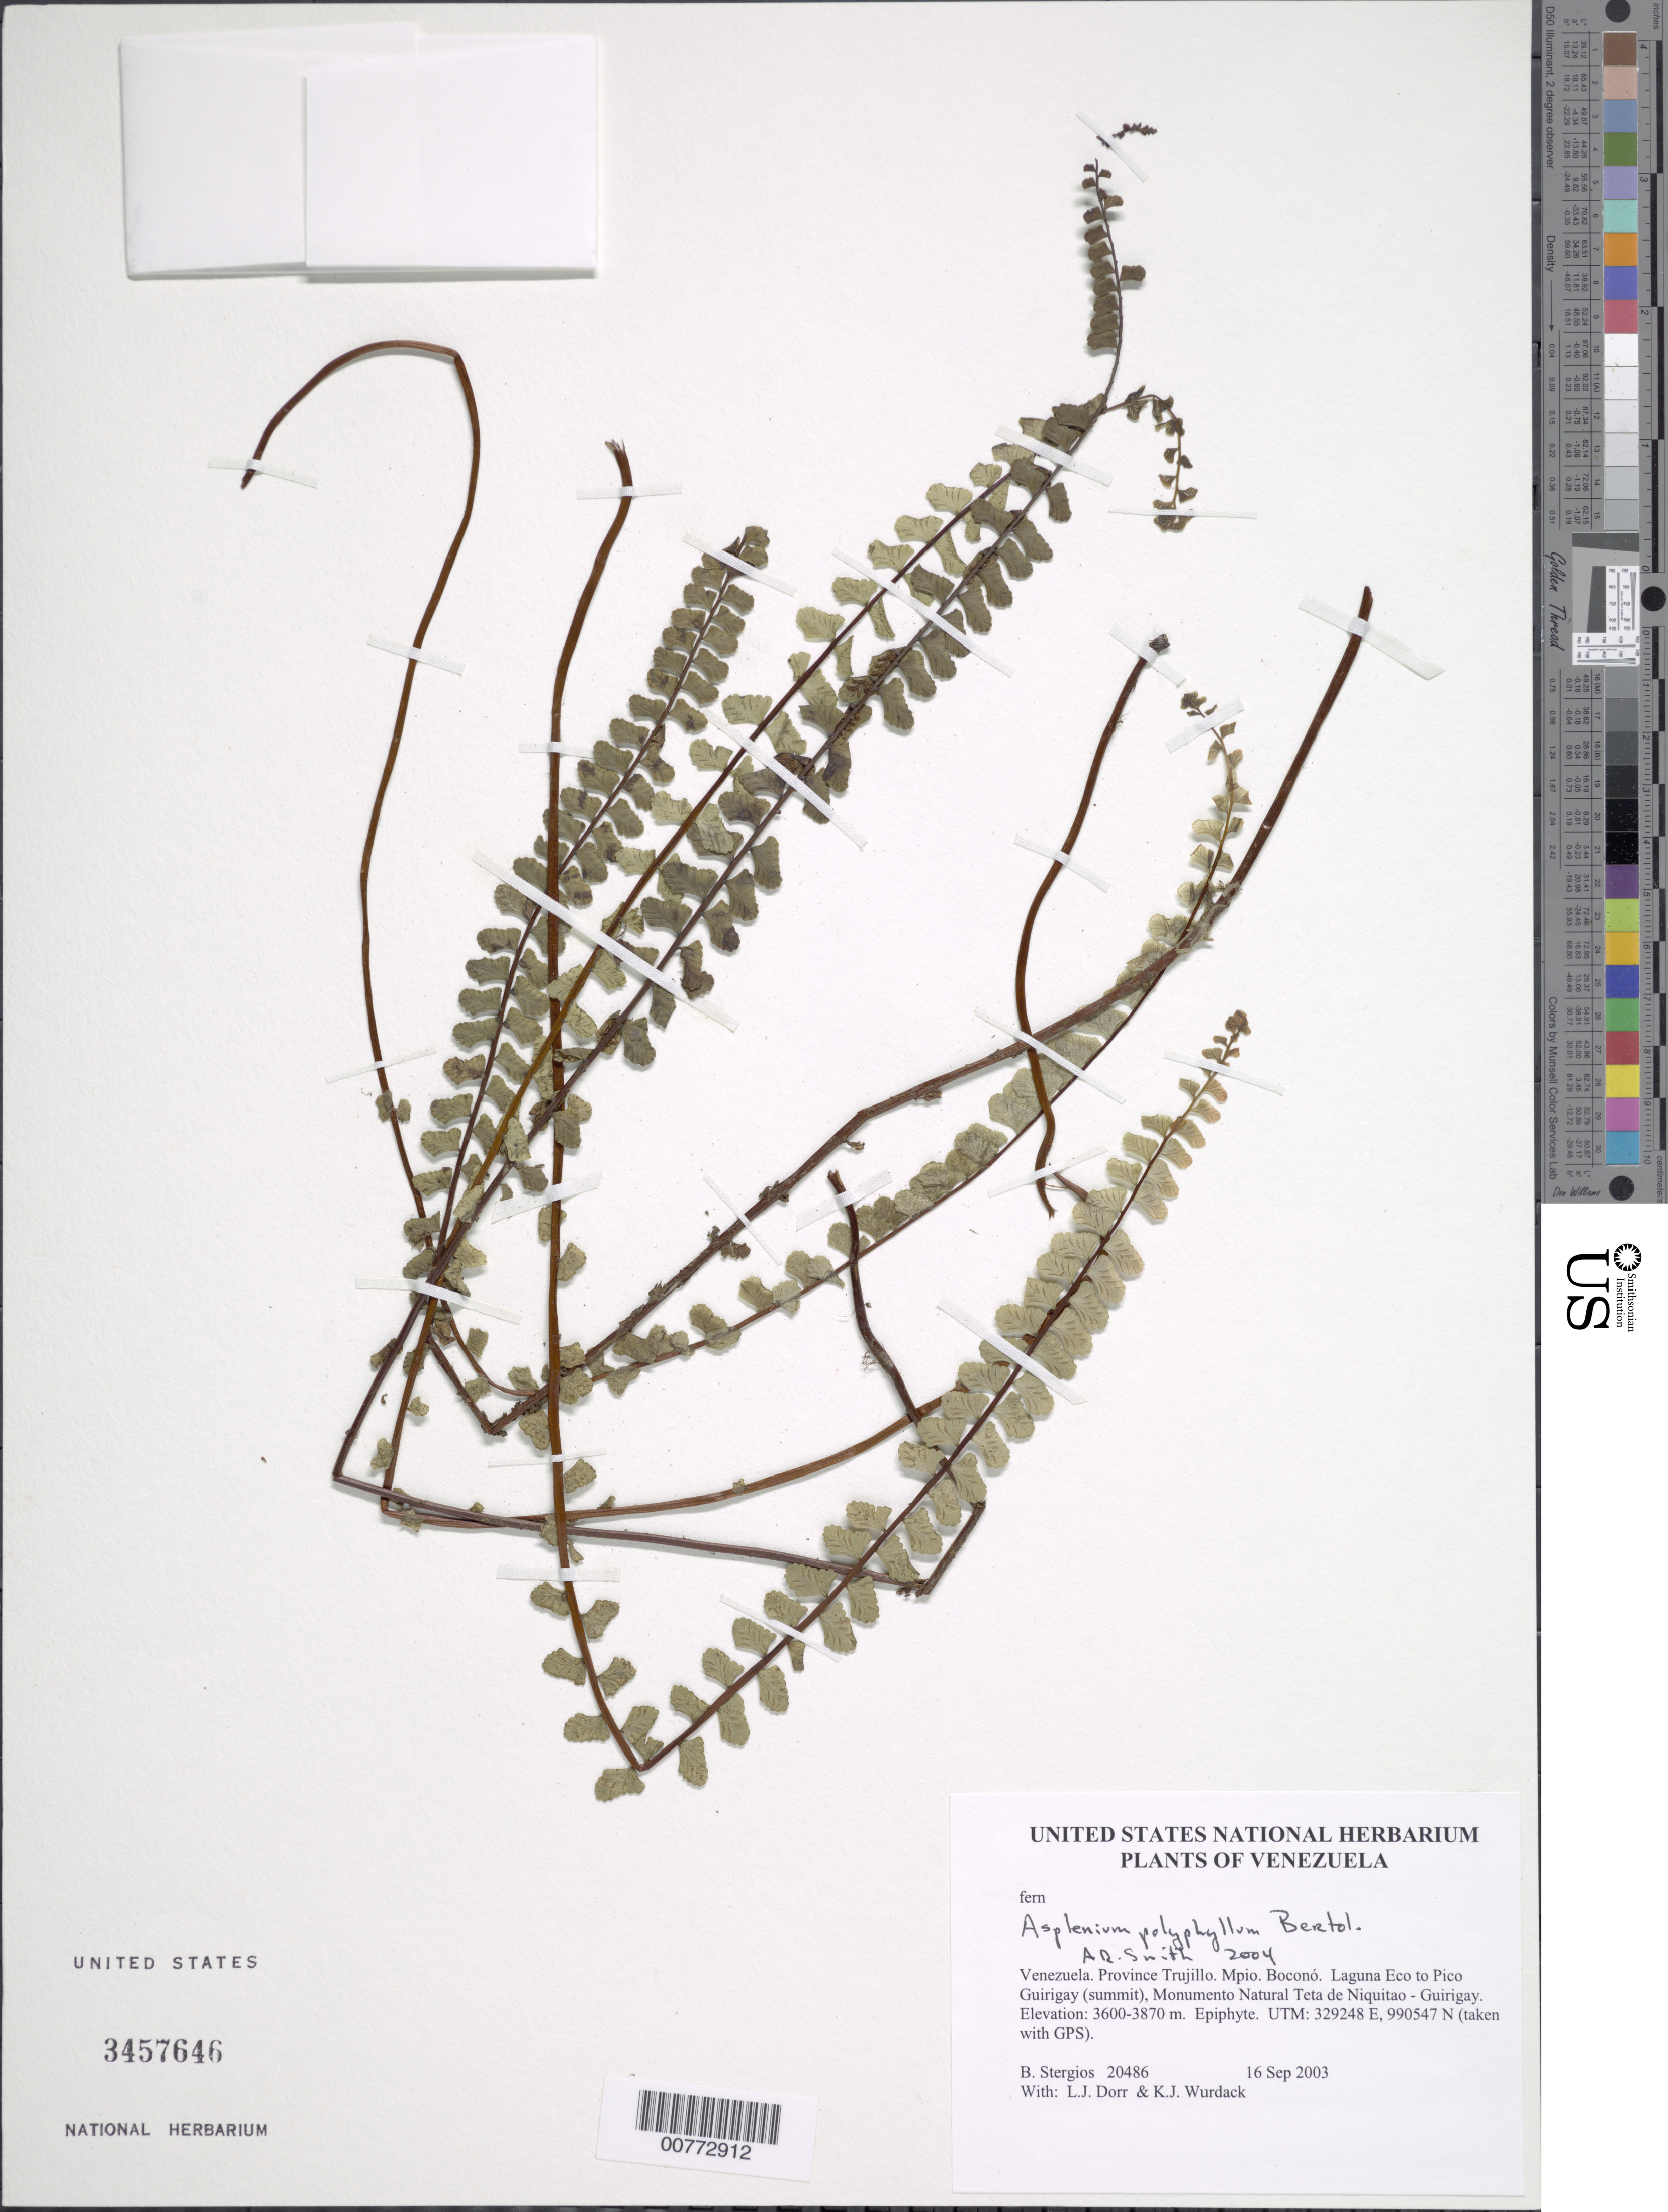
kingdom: Plantae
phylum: Tracheophyta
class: Polypodiopsida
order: Polypodiales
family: Aspleniaceae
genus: Asplenium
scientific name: Asplenium polyphyllum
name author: Bertol.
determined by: Smith, Alan R., (UC)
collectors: B. G. Stergios, L. J. Dorr & K. Wurdack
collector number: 20486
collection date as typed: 16 Sep 2003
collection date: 2003-09-16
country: Venezuela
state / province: Trujillo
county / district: Boconó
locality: Laguna Eco to Pico Guirigay (summit), Monumento Natural Teta de Niquitao - Guirigay.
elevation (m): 3600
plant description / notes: PORT, US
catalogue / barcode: US 3457646